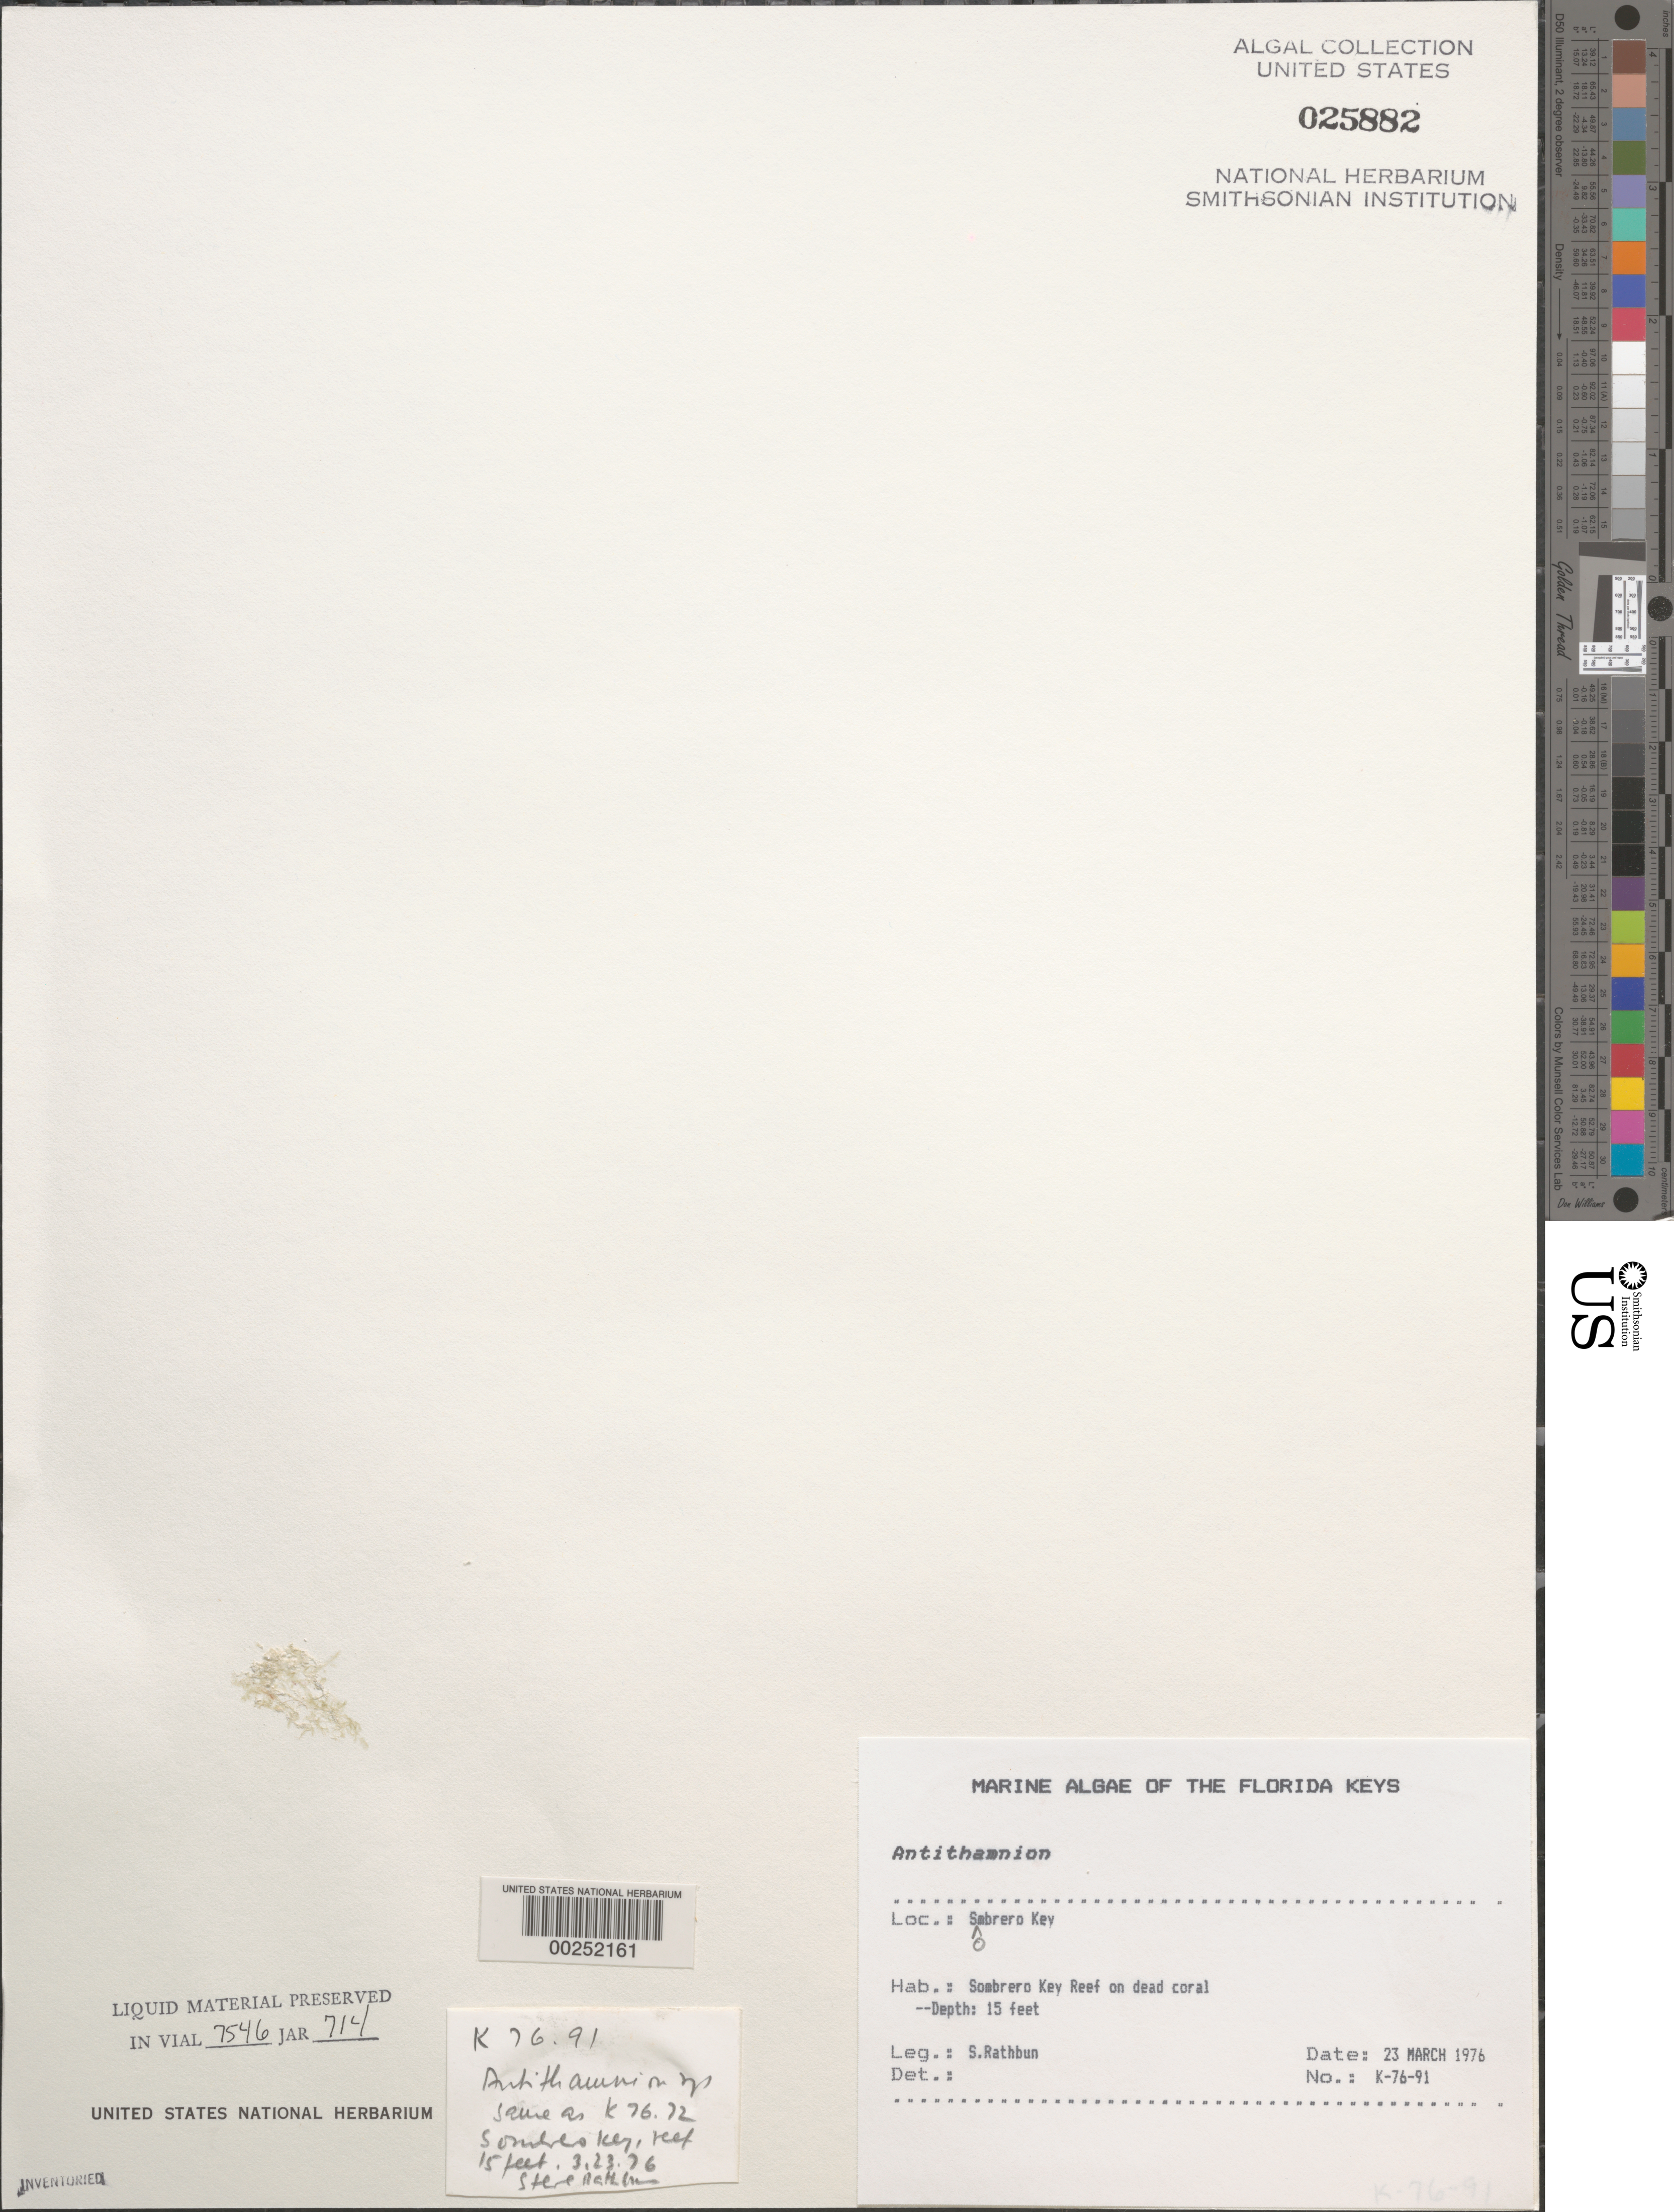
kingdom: Plantae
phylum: Rhodophyta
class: Florideophyceae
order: Ceramiales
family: Ceramiaceae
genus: Antithamnion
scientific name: Antithamnion sp.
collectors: S. Rathbun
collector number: K-76-91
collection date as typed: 23 Mar 1976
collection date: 1976-03-23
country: United States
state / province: Florida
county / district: Monroe County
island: Sombrero Key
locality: Sombrero Key Reef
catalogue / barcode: US 25882